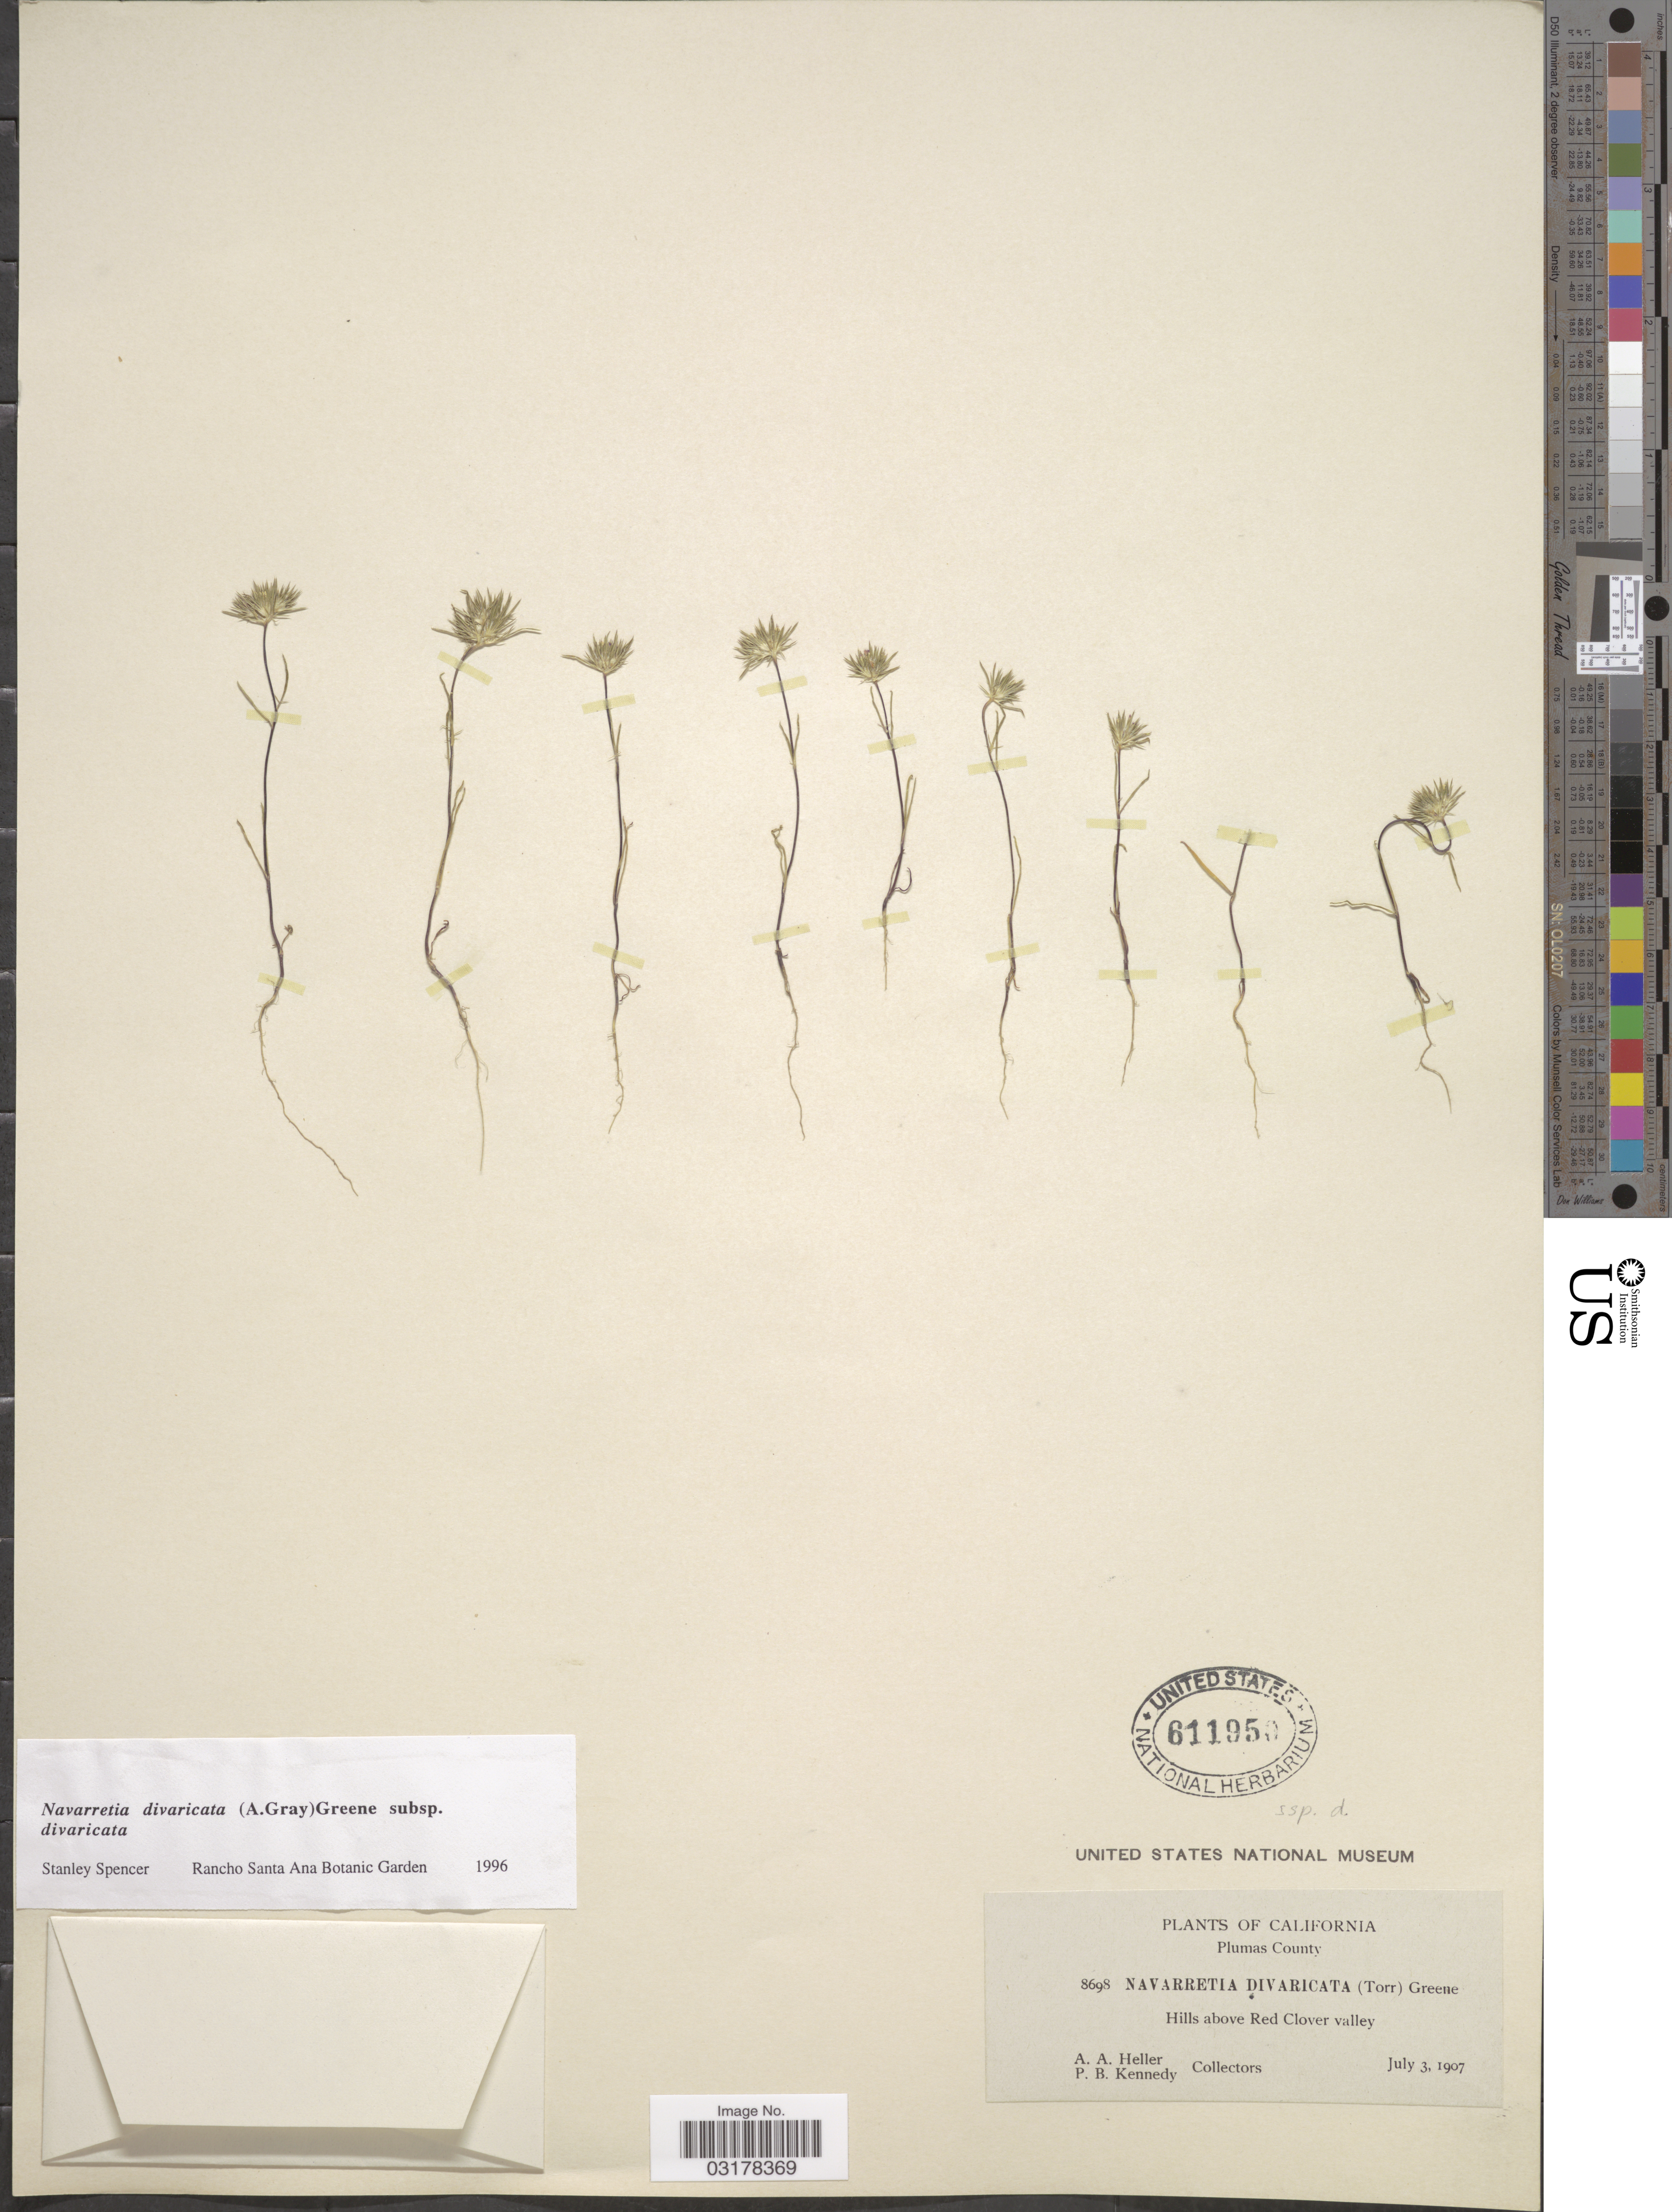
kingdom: Plantae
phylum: Tracheophyta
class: Magnoliopsida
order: Ericales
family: Polemoniaceae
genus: Navarretia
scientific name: Navarretia divaricata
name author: S.W. Greene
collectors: A. A. Heller & P. B. Kennedy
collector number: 8698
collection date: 1907-07-03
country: United States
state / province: California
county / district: Plumas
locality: Plumas County. Hills above Red Clover valley.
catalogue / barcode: US 611950